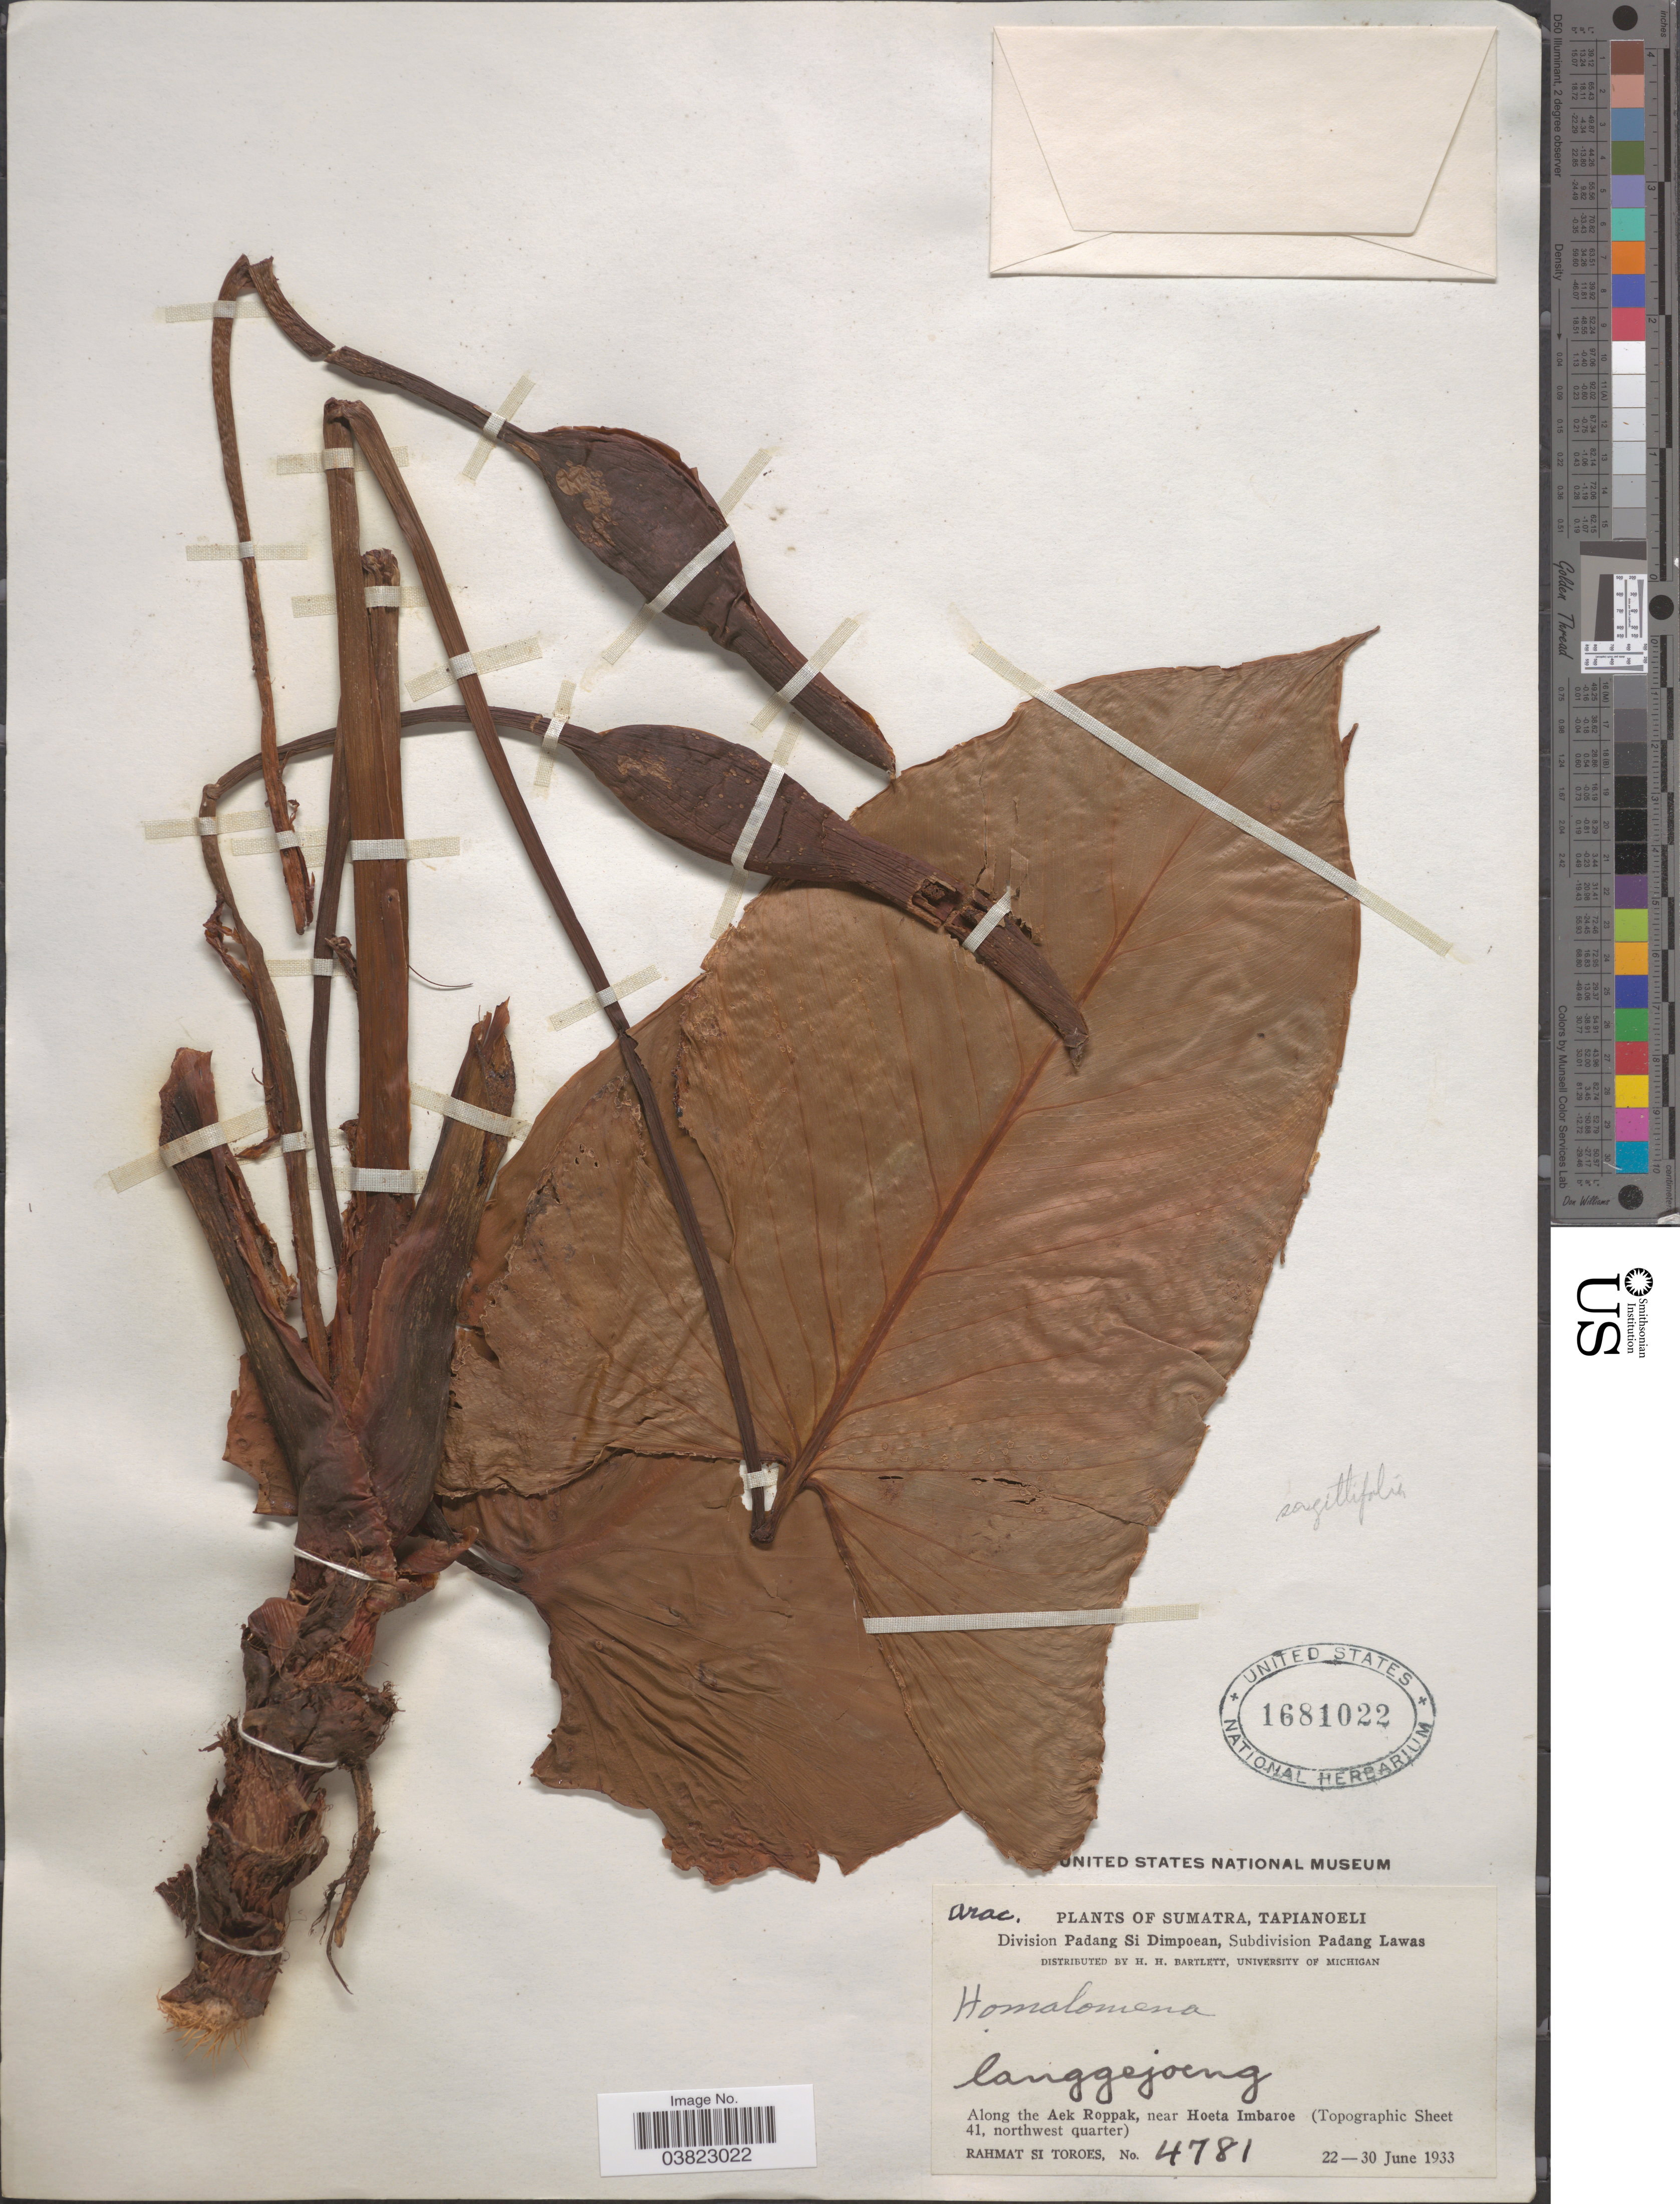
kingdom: Plantae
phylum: Tracheophyta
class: Liliopsida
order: Alismatales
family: Araceae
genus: Homalomena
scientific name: Homalomena sagitifolium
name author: Jungh. ex Schott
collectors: Rahmat Si Boeea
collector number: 4781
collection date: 1933-06-22/1933-06-30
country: Indonesia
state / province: Sumatra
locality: Tapianoeli. Division Padang Si Dimpoean, Subdivision Padang Lawas. Along the Aek Roppak, near Hoeta Imbaroe (Topographic Sheet 41, northwest quarter).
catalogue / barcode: US 1681022